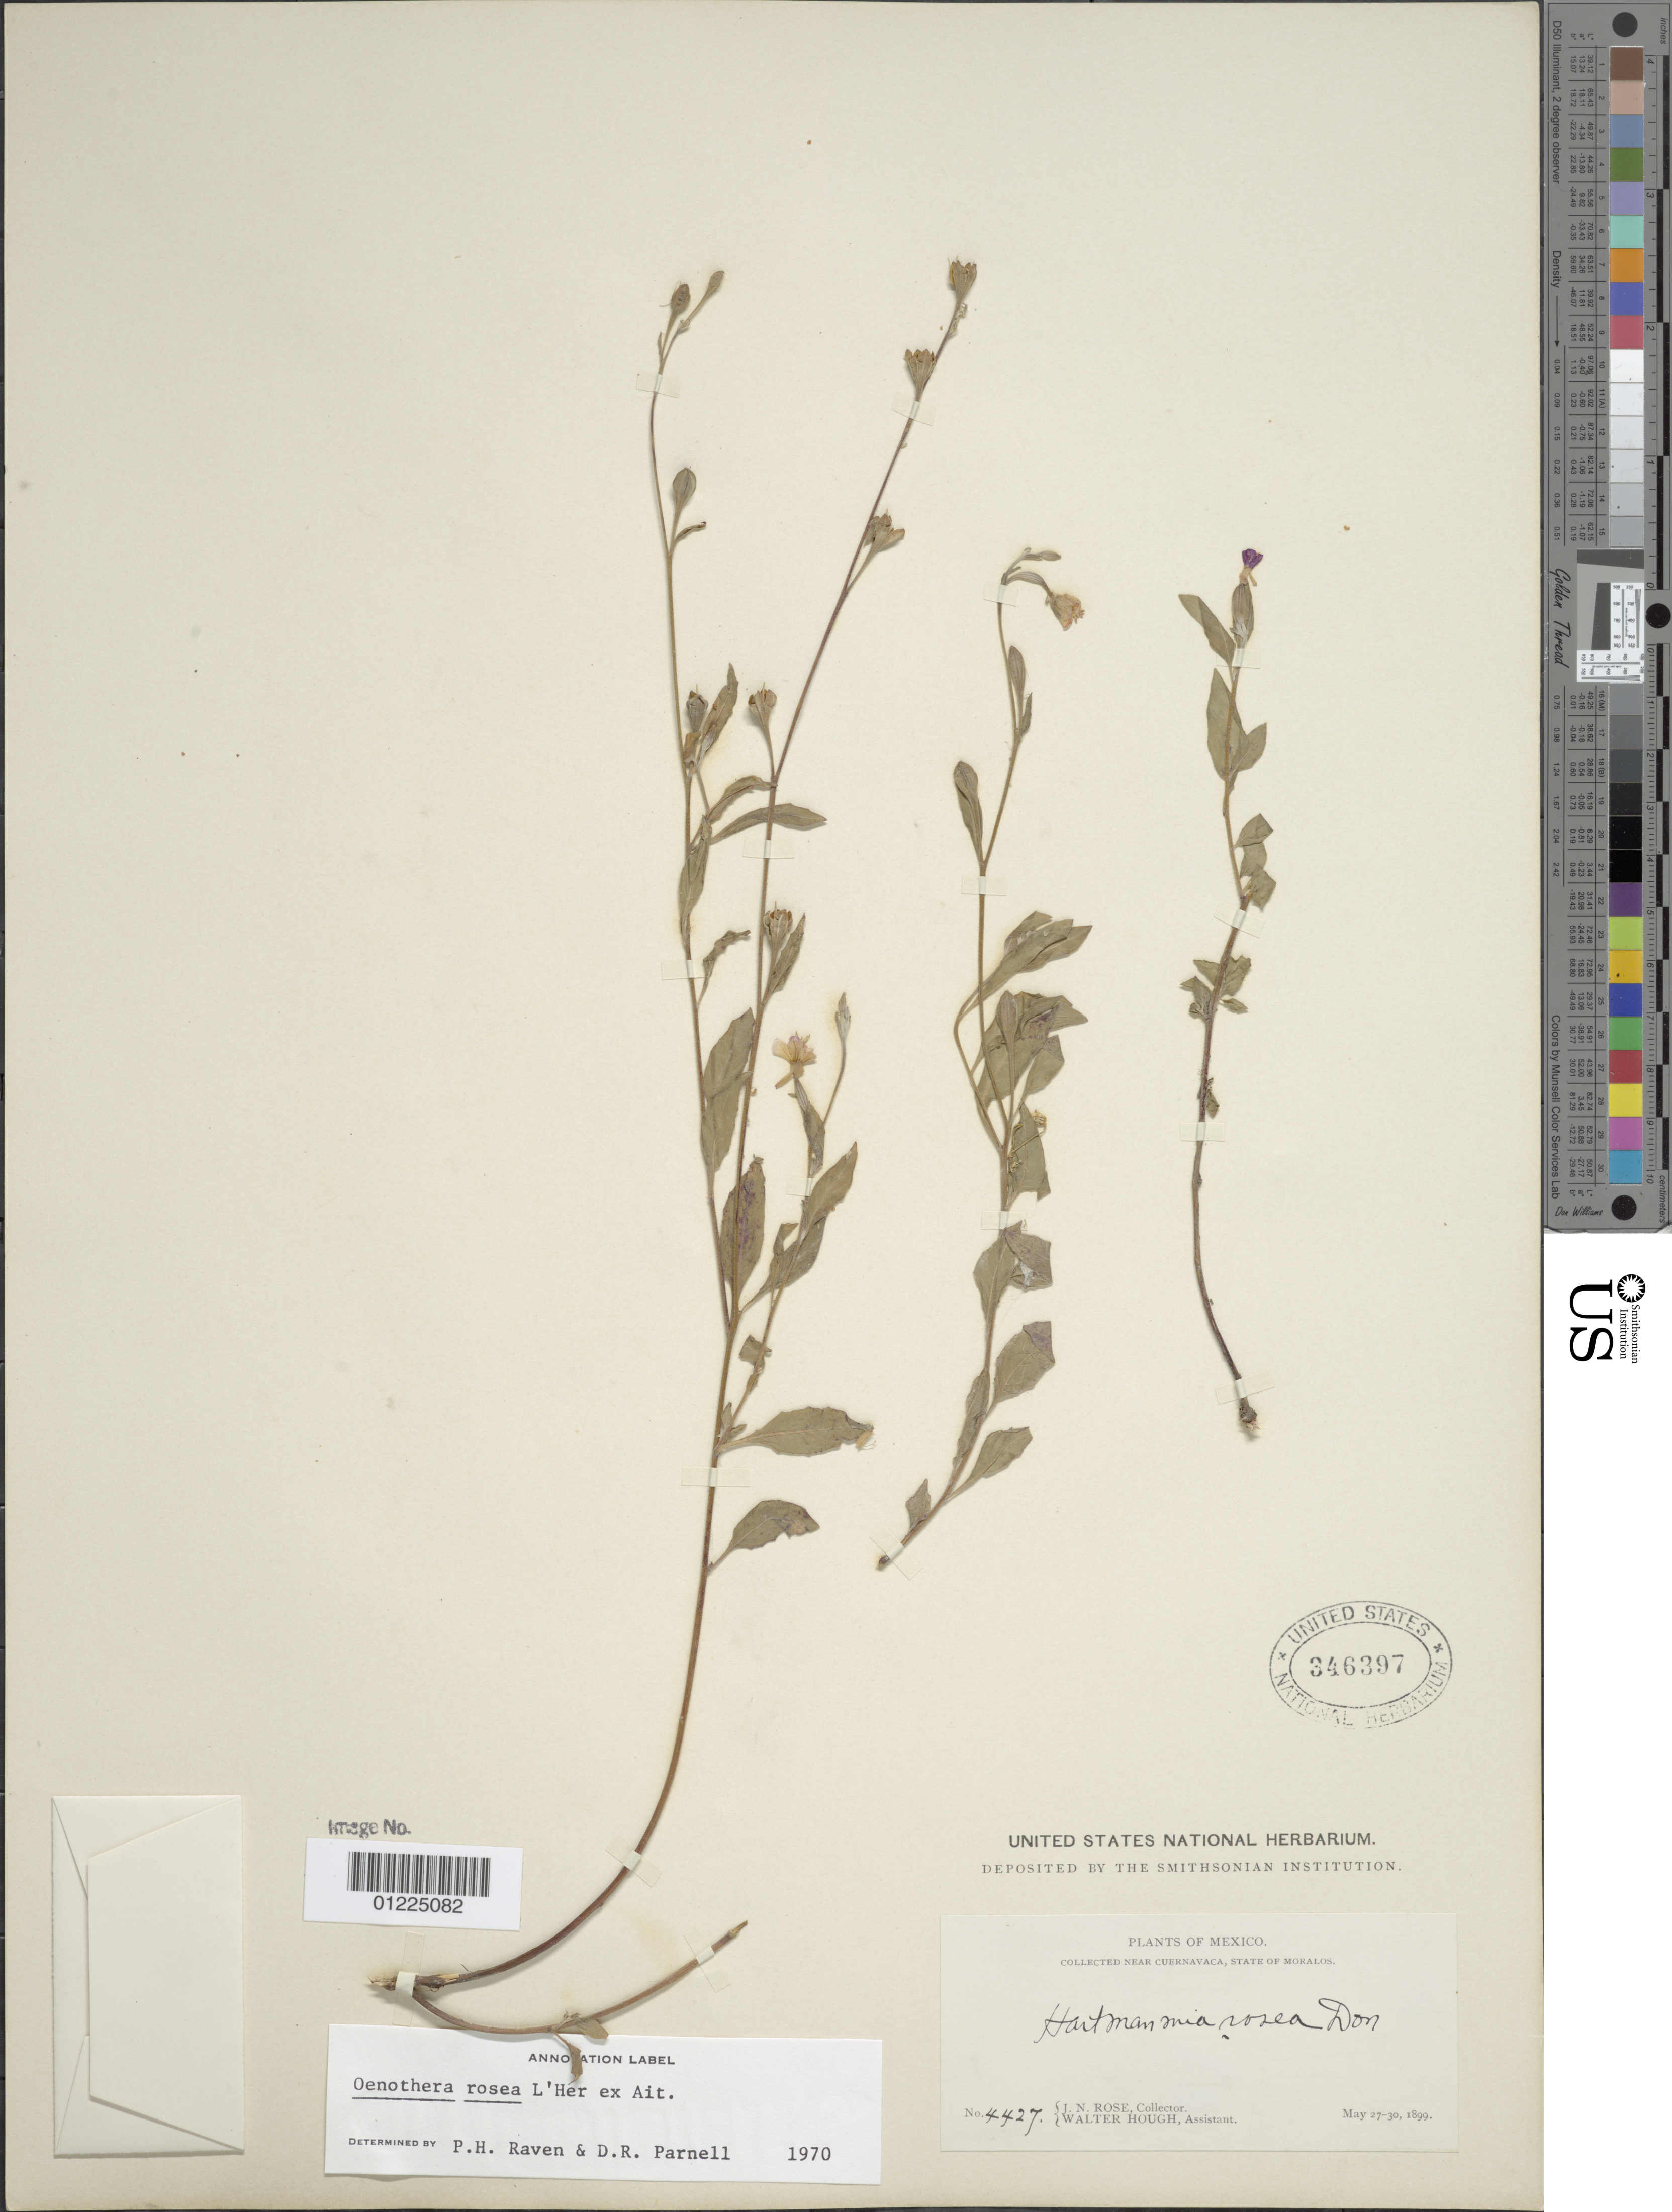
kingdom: Plantae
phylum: Tracheophyta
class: Magnoliopsida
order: Myrtales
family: Onagraceae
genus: Oenothera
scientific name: Oenothera rosea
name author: L'Hér. ex Aiton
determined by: Raven, P. H.; Parnell, D. R.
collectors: J. N. Rose & W. Hough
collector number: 4427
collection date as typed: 27 May 1899 to 30 May 1899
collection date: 1899-05-27/1899-05-30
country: Mexico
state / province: Morelos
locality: Near Cuernavacea.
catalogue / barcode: US 346397